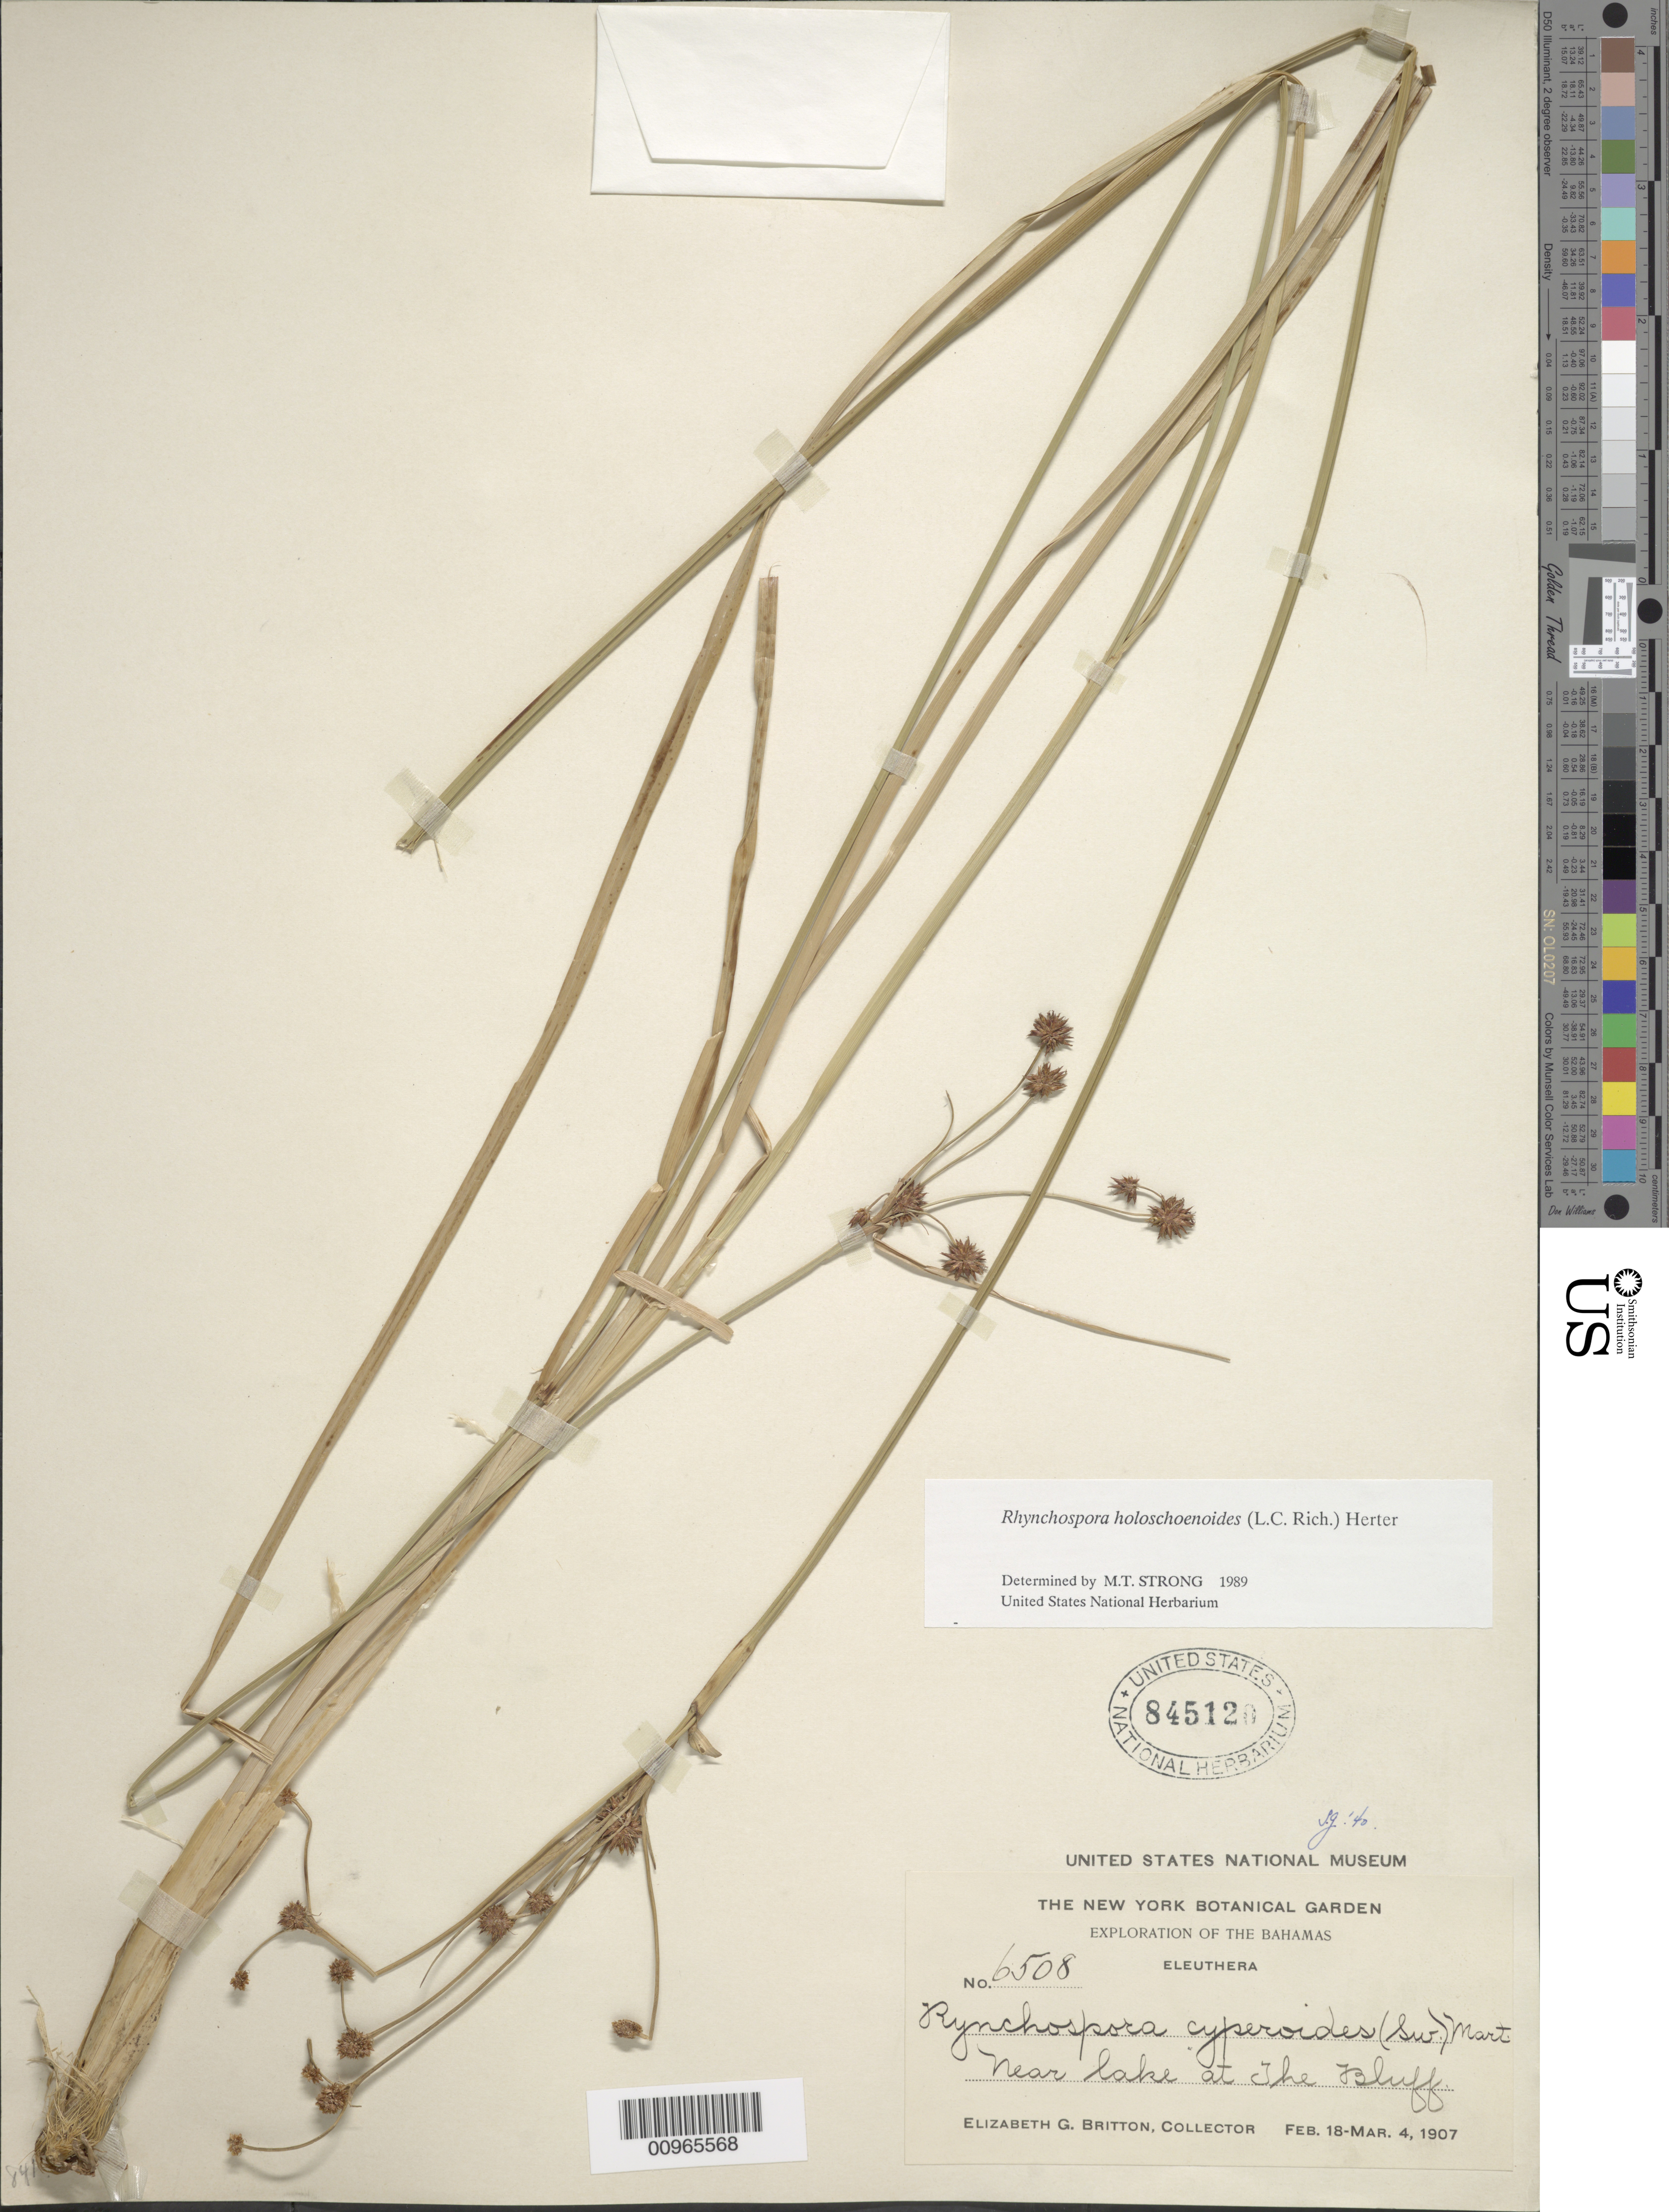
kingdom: Plantae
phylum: Tracheophyta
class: Liliopsida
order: Poales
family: Cyperaceae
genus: Rhynchospora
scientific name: Rhynchospora holoschoenoides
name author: (Rich.) Herter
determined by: Strong, M. T., (US), Smithsonian Institution - National Museum of Natural History (UNITED STATES)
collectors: E. G. Britton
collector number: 6508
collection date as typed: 18 Feb 1907 to 04 Mar 1907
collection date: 1907-02-18/1907-03-04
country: Bahamas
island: Eleuthera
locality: Lake at The Bluff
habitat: Near lake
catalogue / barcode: US 845120